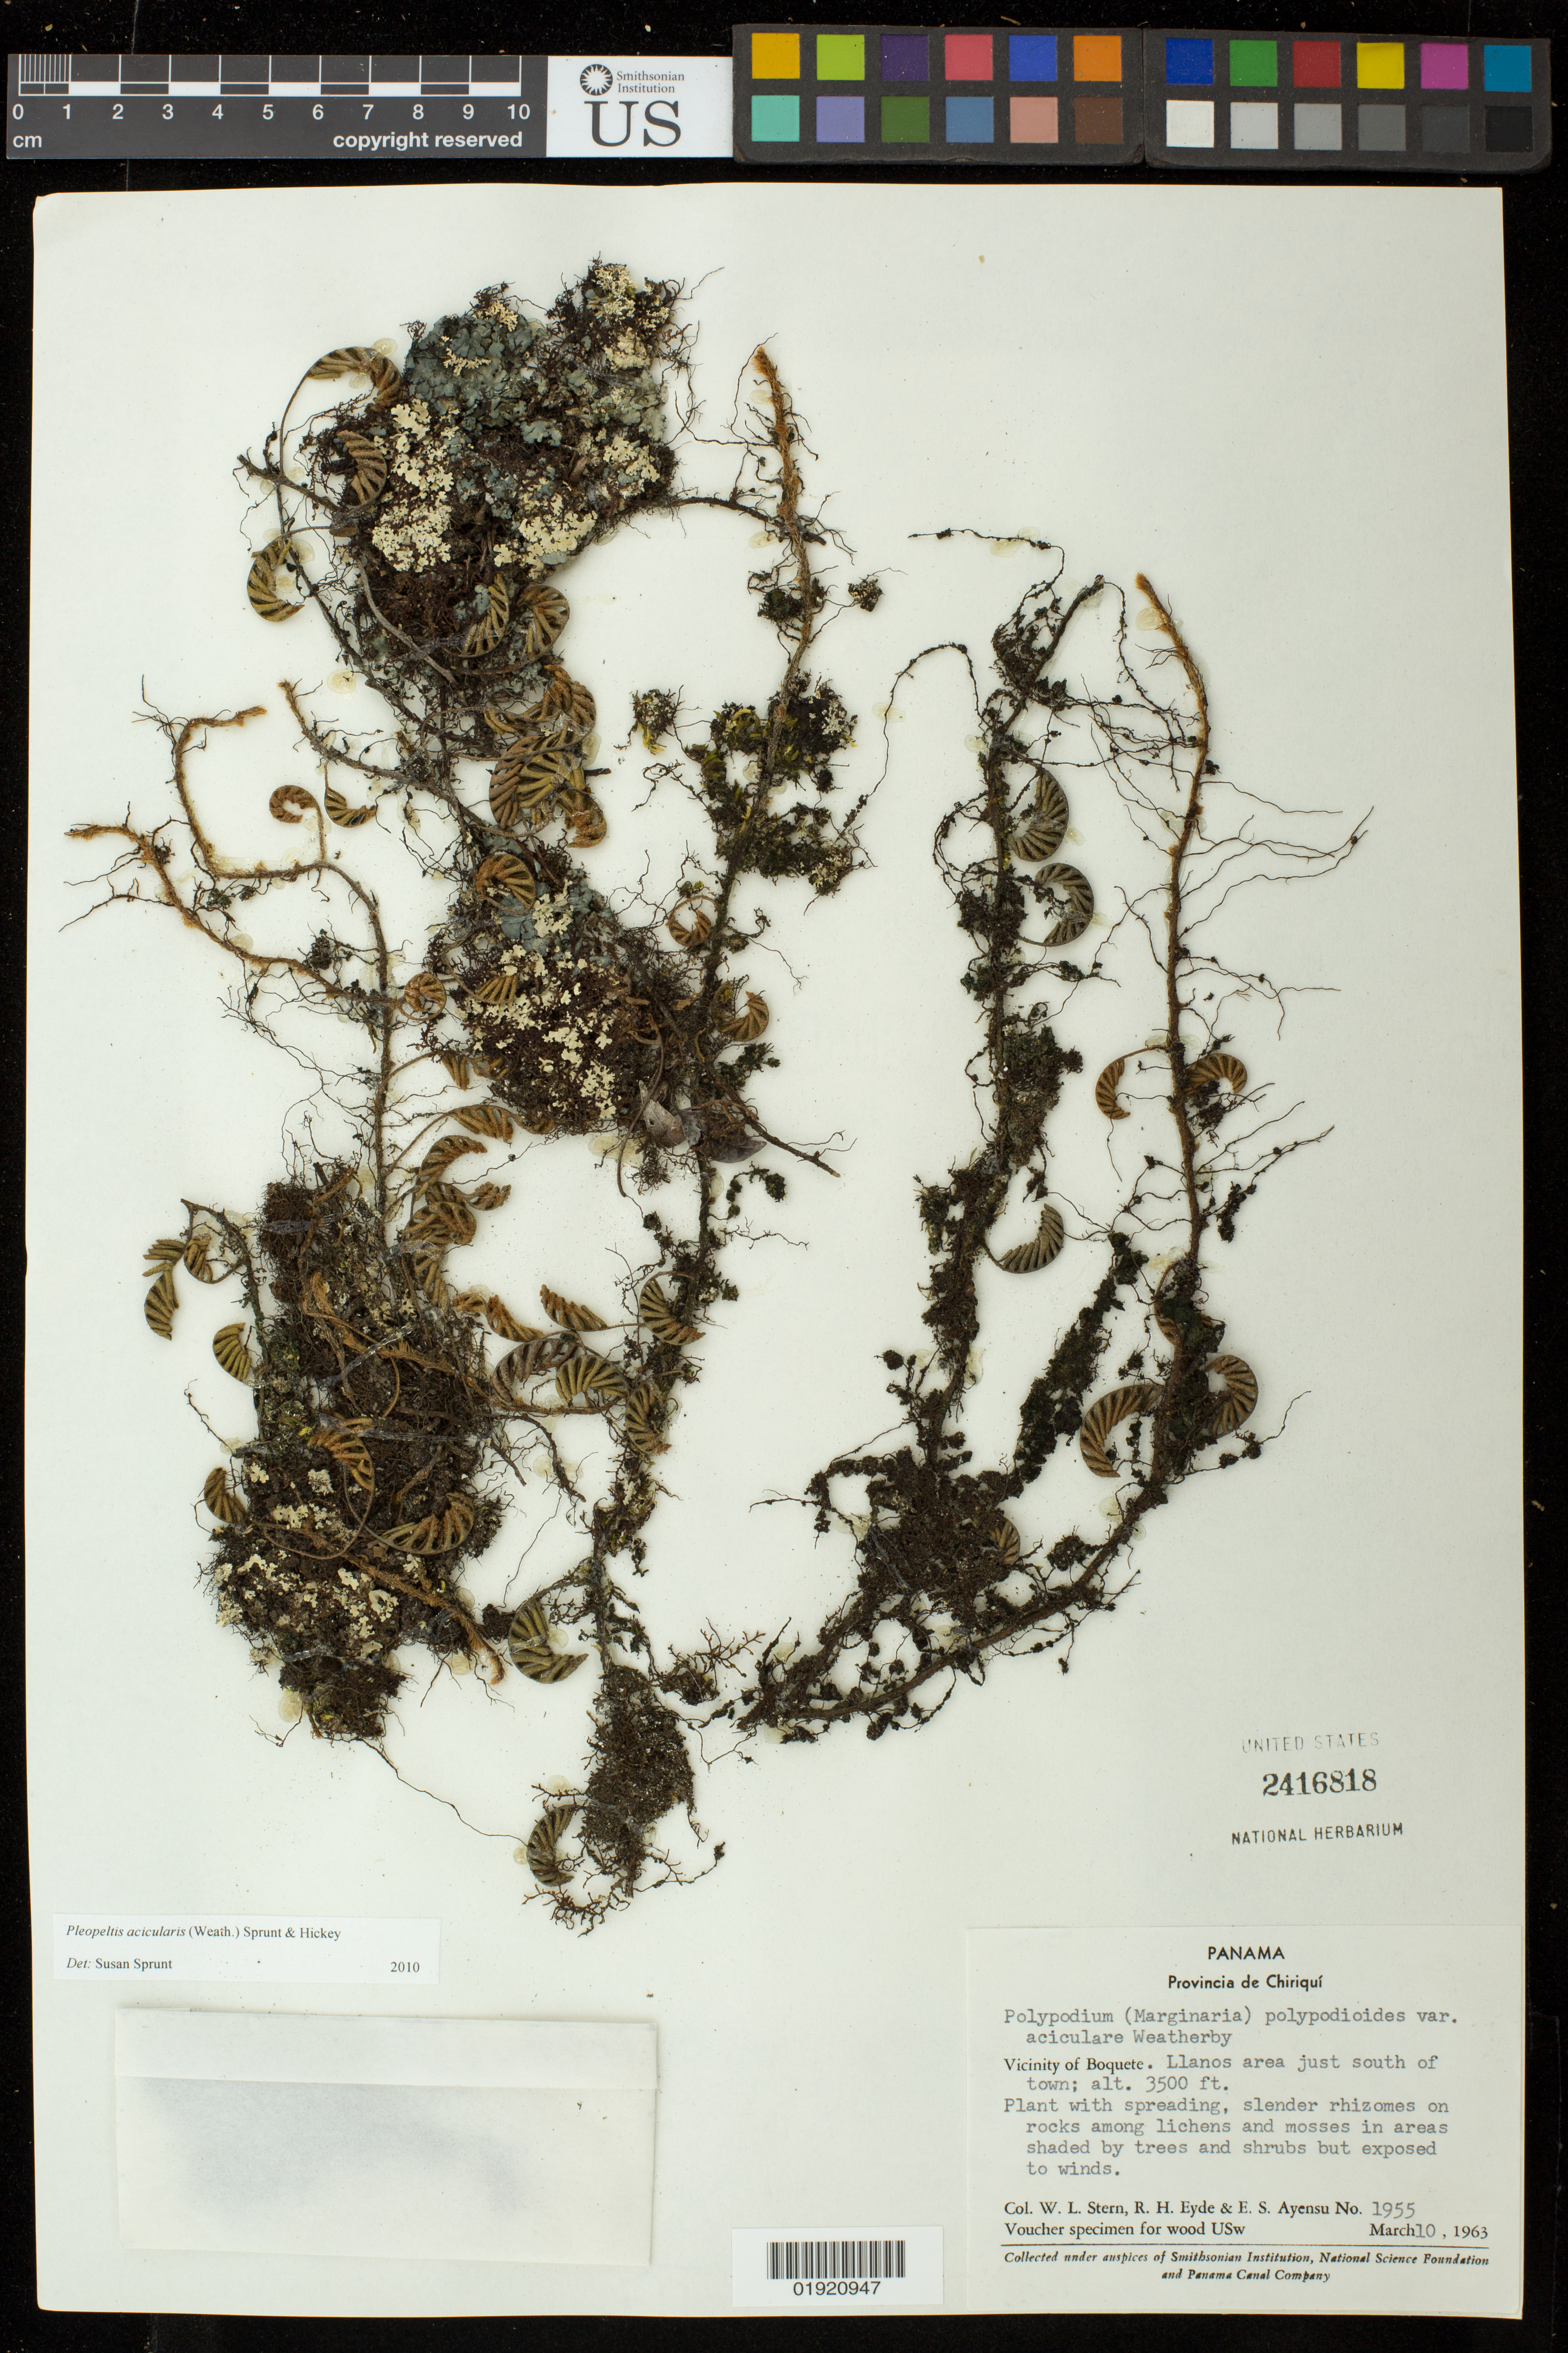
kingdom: Plantae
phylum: Tracheophyta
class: Polypodiopsida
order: Polypodiales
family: Polypodiaceae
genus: Pleopeltis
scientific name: Pleopeltis acicularis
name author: (Weath.) A.R. Sm. & Krömer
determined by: Sprunt, S. V.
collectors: W. L. Stern, R. H. Eyde & E. S. Ayensu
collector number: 1955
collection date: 1963-03-10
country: Panama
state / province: Chiriqui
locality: Provincia de Chiriqui. Vicinity of Boquete. Llanos area just south of town.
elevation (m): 1067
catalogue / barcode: US 2416818